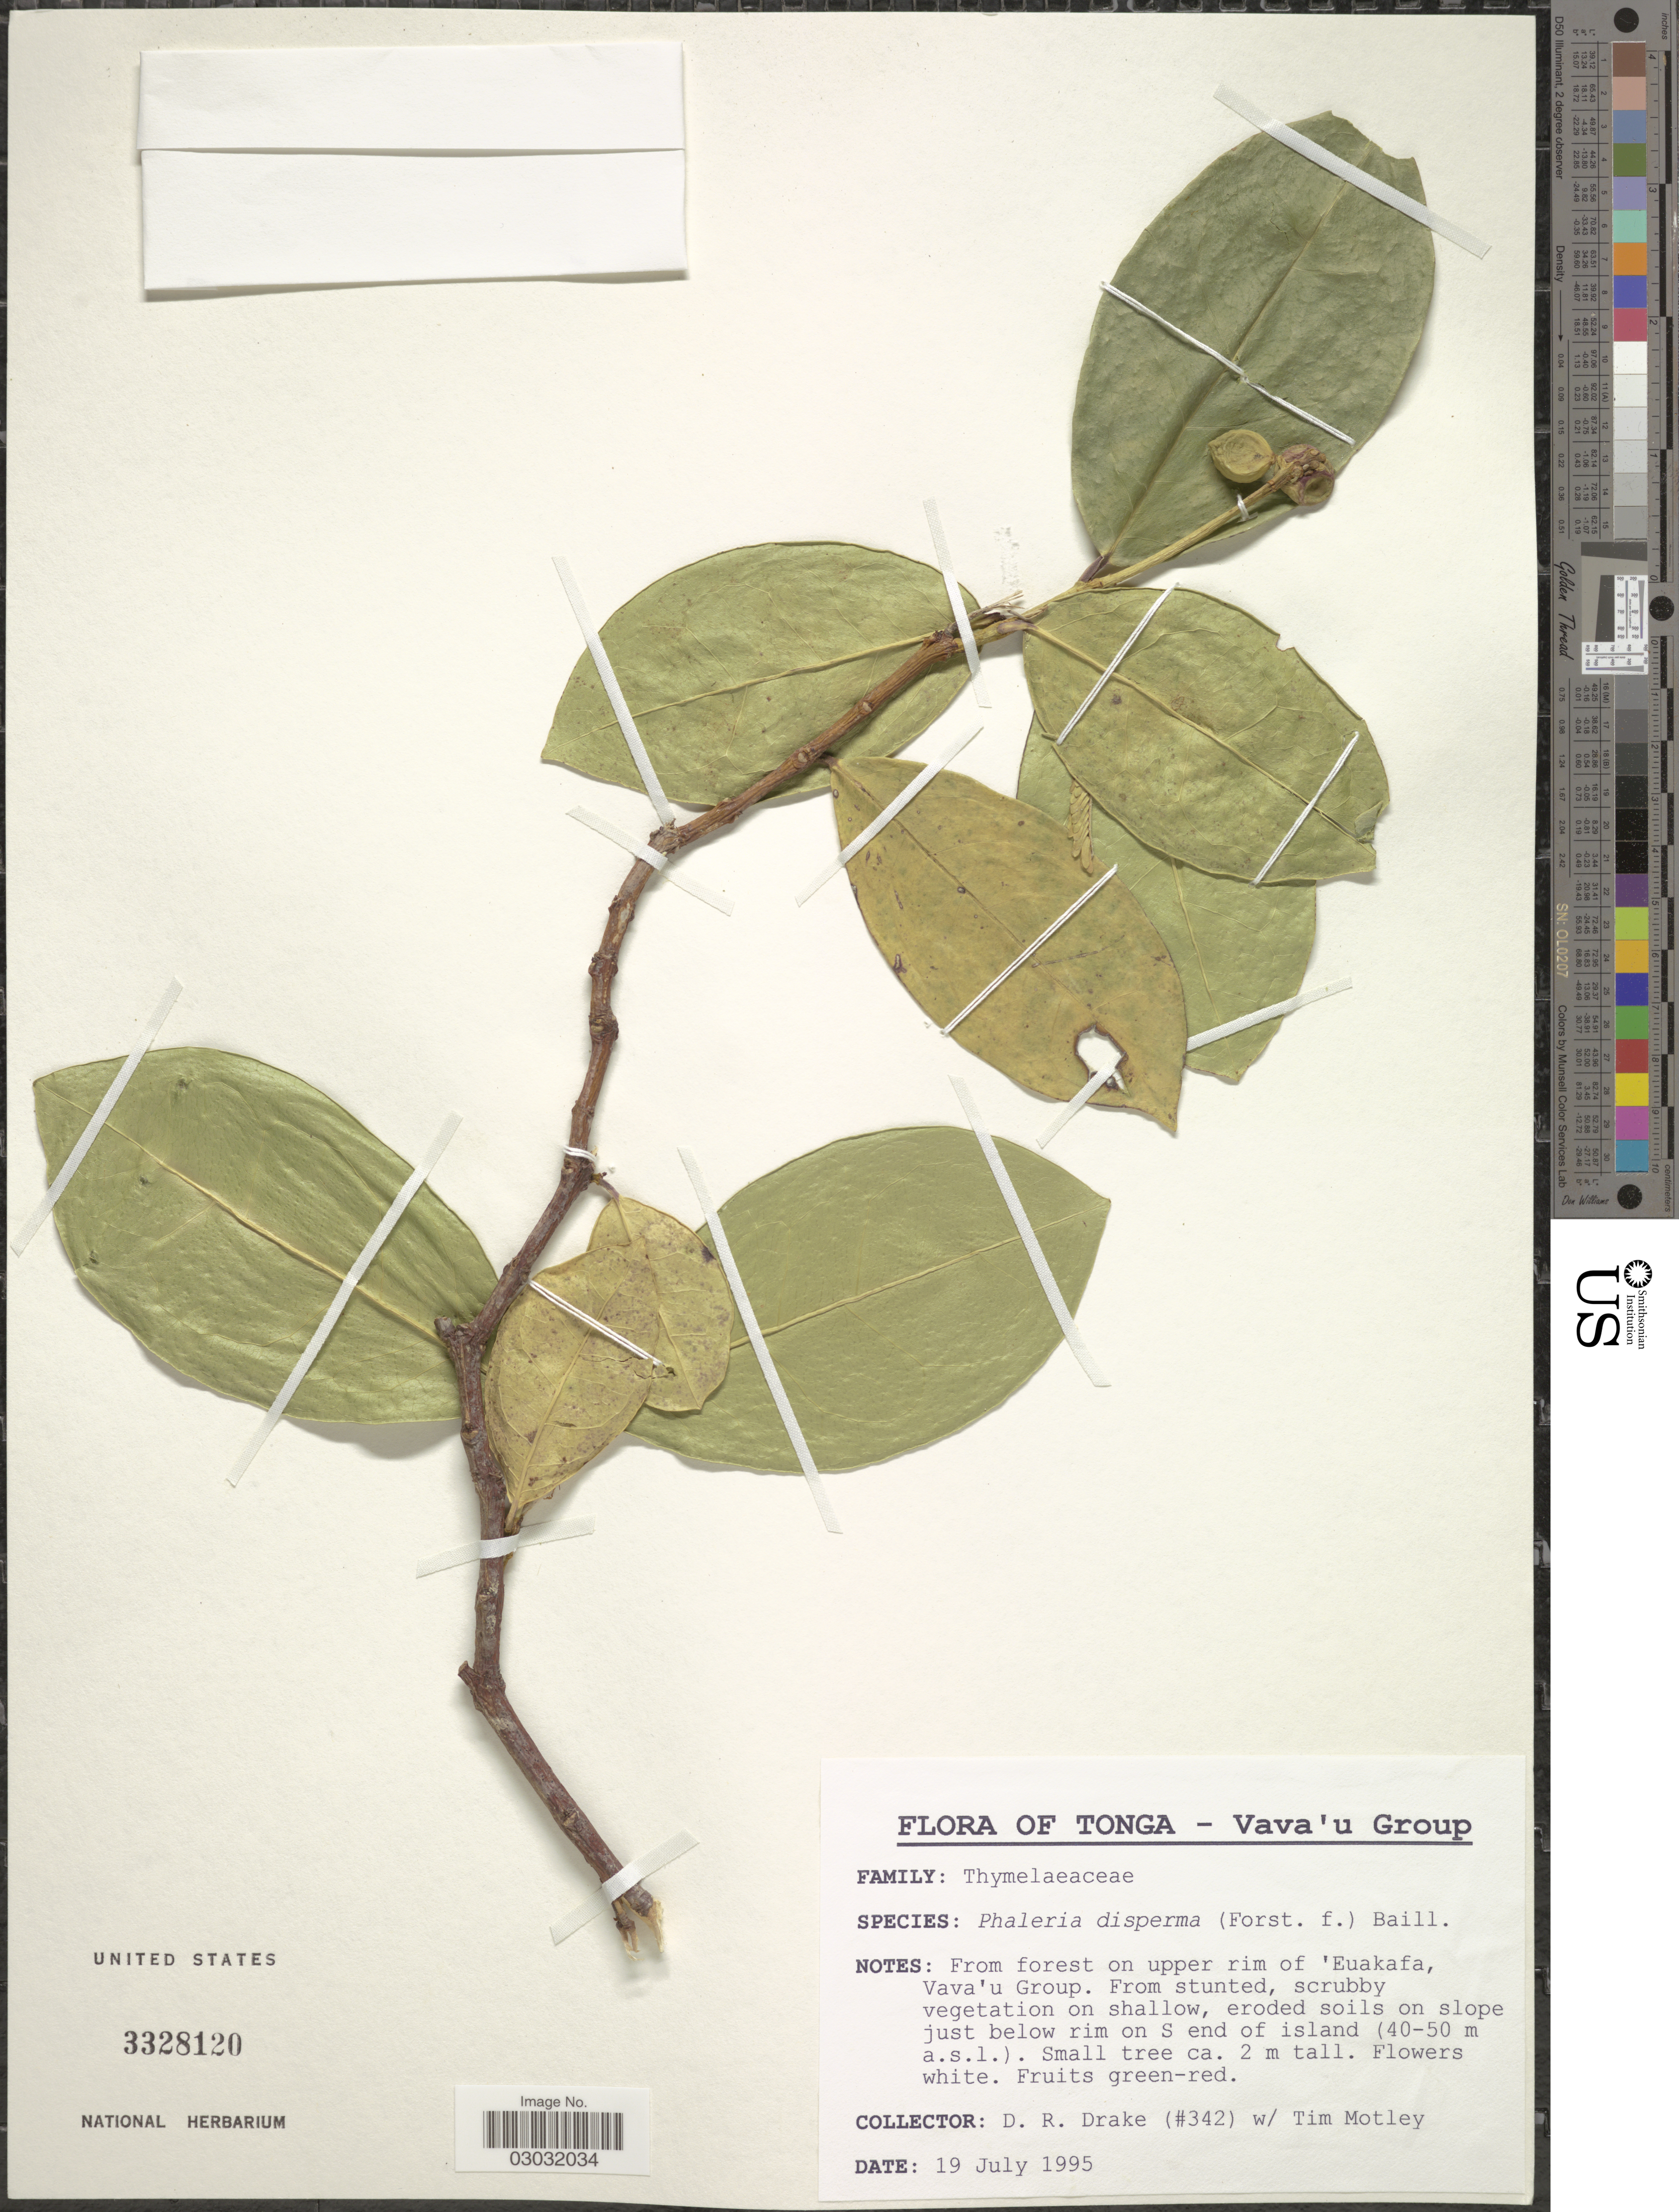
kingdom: Plantae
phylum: Tracheophyta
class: Magnoliopsida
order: Malvales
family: Thymelaeaceae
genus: Phaleria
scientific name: Phaleria disperma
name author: (G. Forst.) Baill.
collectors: D.R. Drake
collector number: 342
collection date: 1995-07-19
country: Tonga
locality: Vava'u Group, From forest on upper rim of 'Euakafa, Vava'u Group.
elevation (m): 40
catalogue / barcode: US 3328120